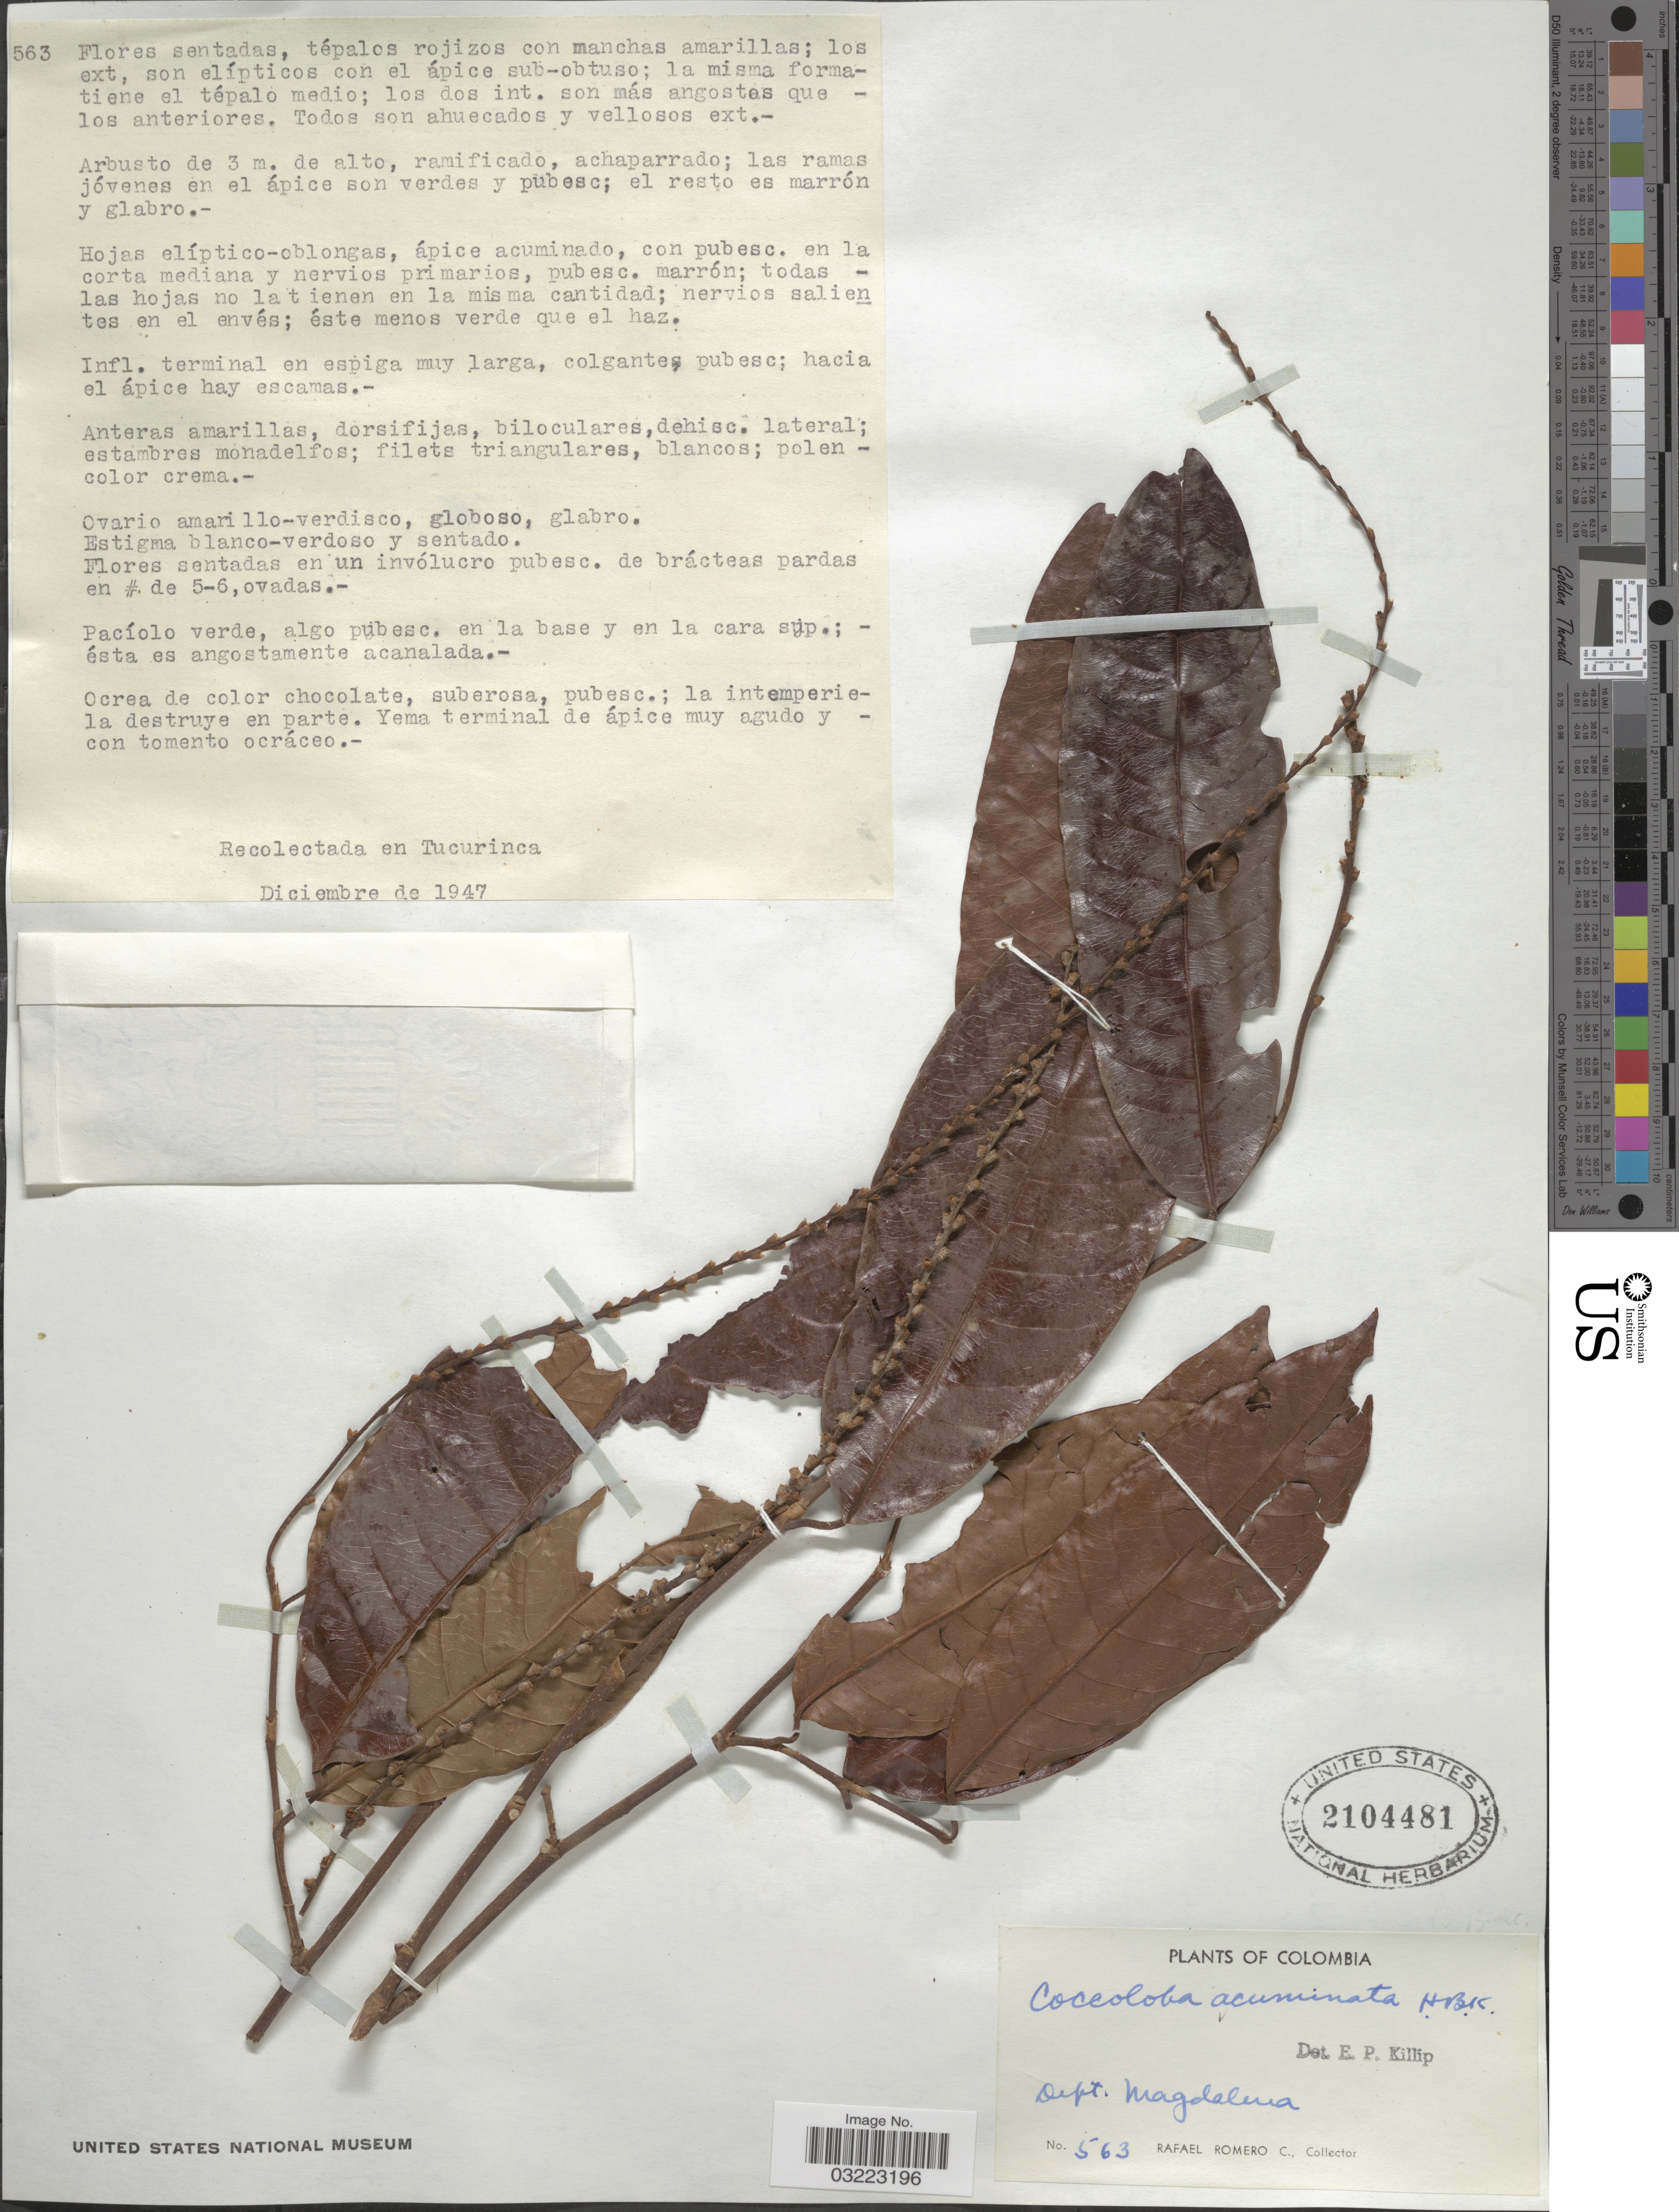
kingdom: Plantae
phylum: Tracheophyta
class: Magnoliopsida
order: Caryophyllales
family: Polygonaceae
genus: Coccoloba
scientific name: Coccoloba acuminata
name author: Kunth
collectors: R. Romero Castañeda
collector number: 563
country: Colombia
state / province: Magdalena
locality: Dept. Magdalena.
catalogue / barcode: US 2104481